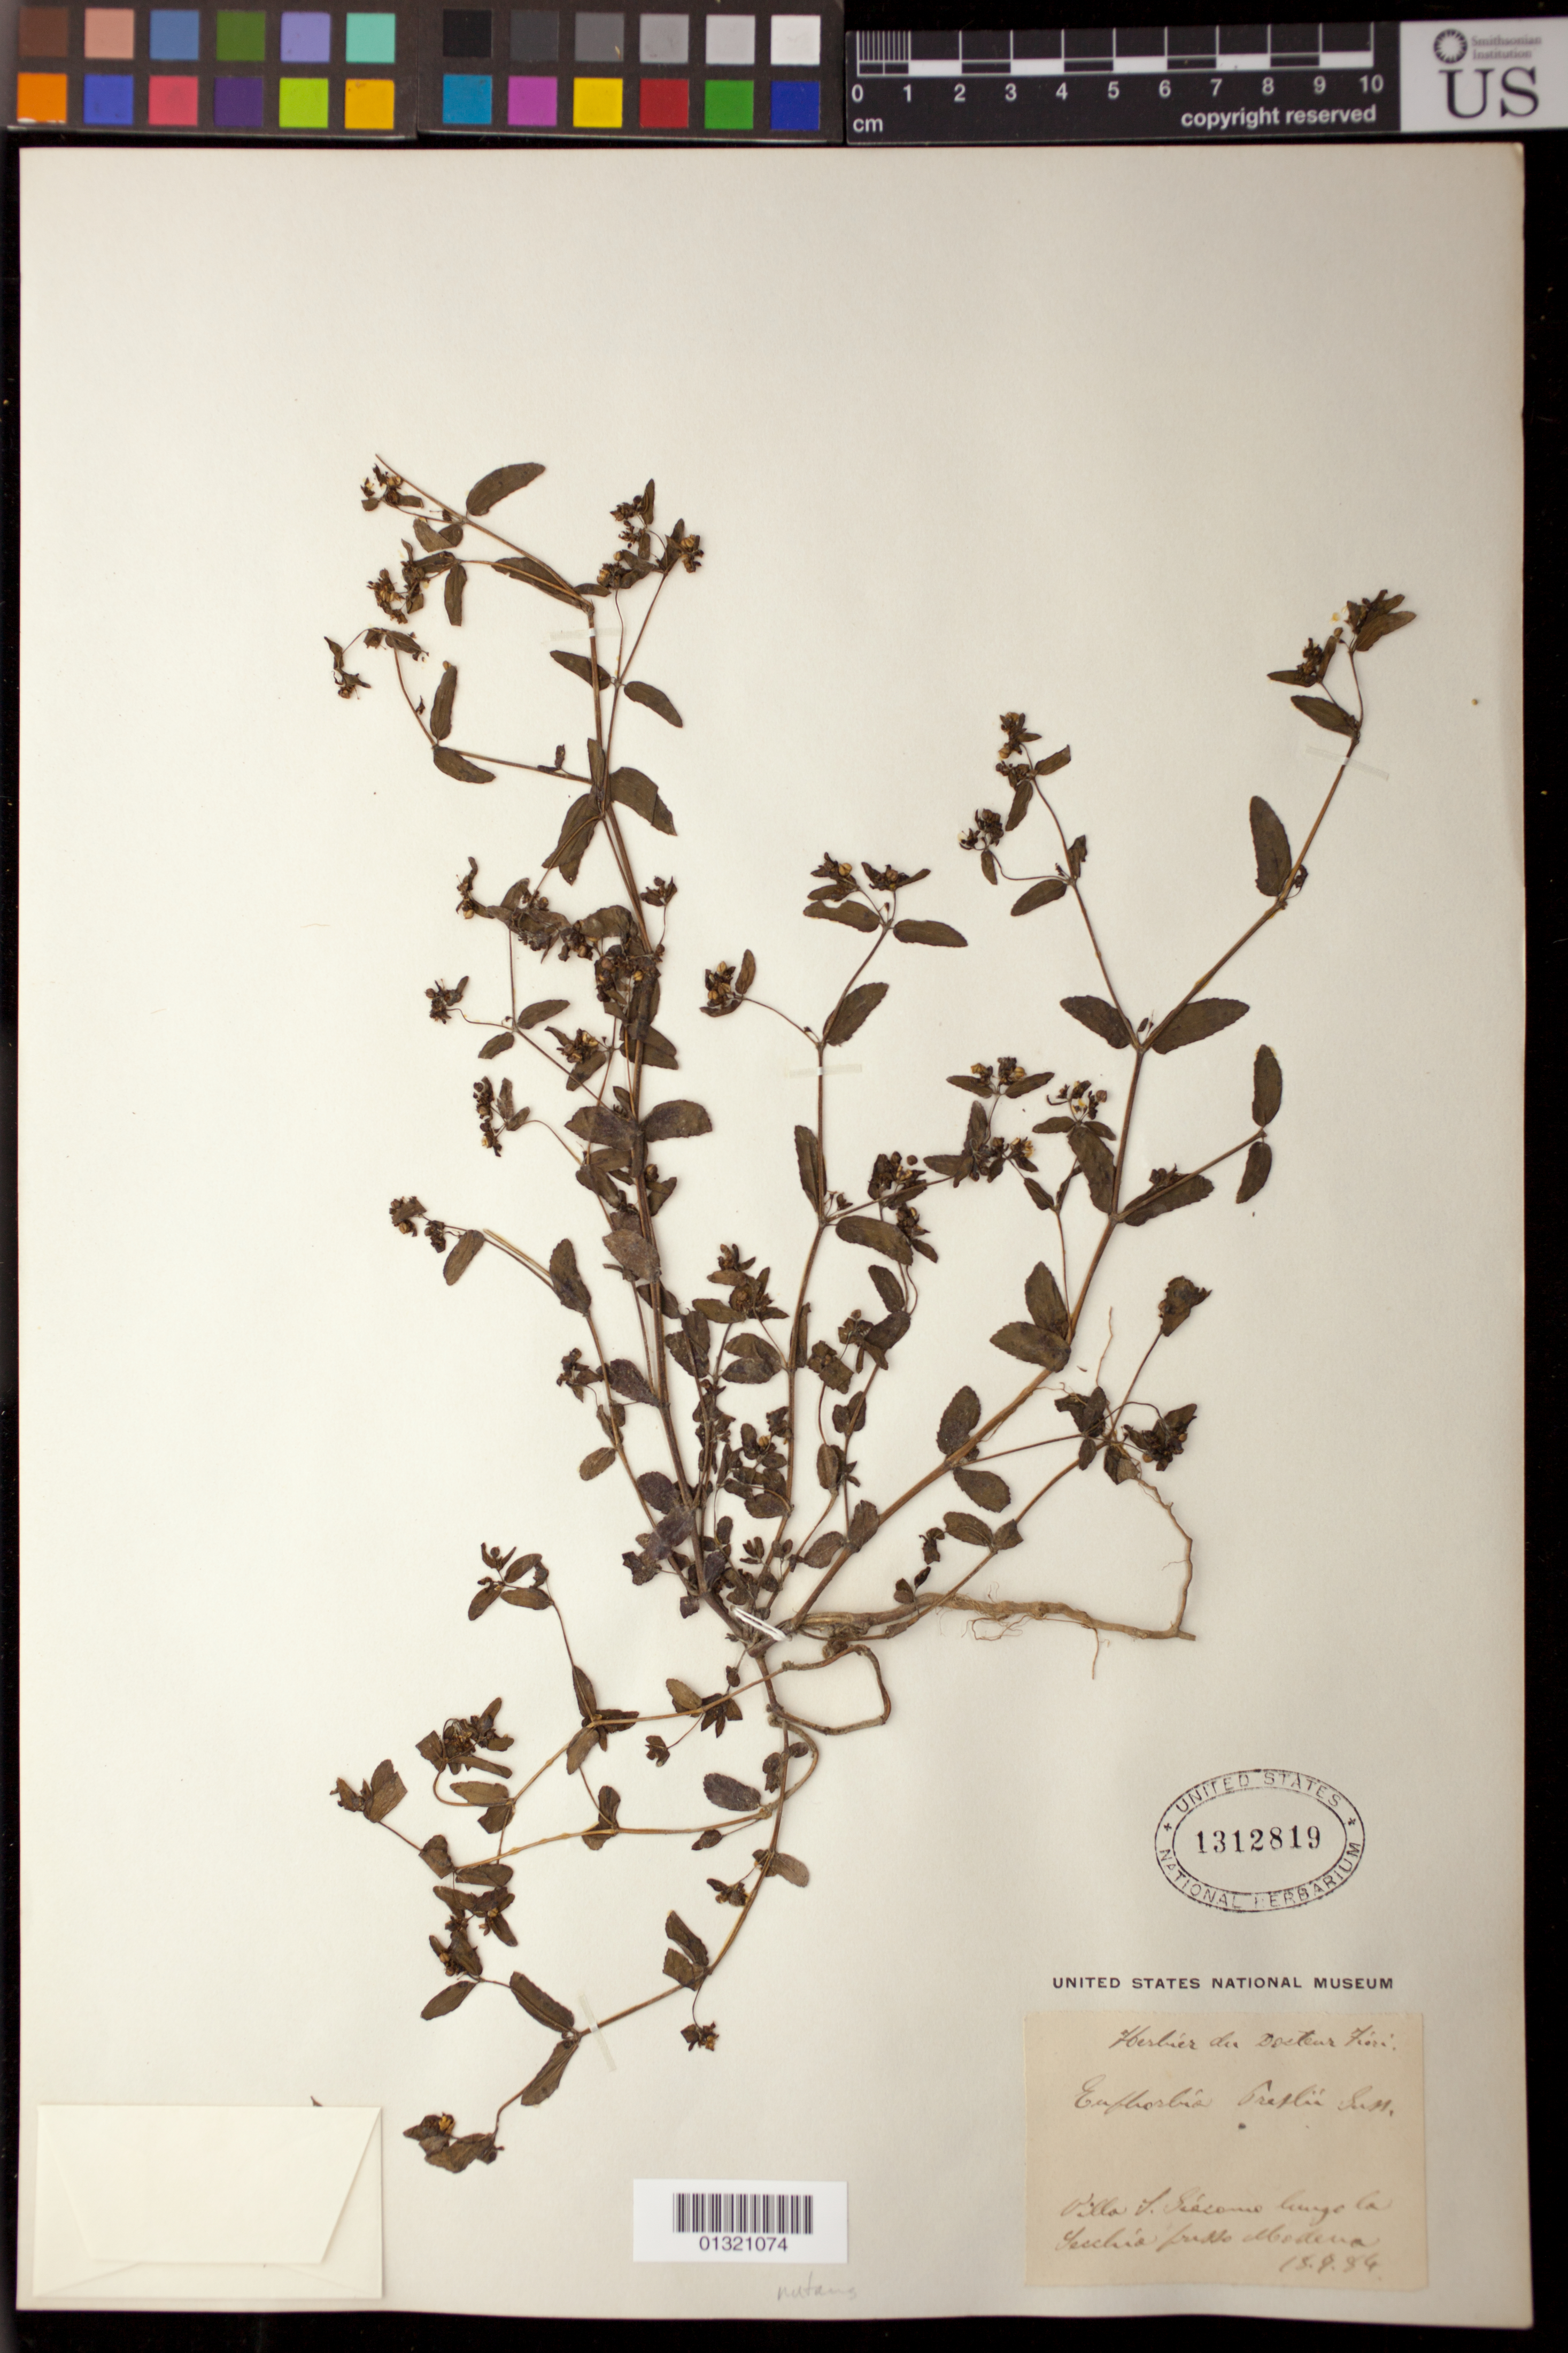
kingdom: Plantae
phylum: Tracheophyta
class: Magnoliopsida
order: Malpighiales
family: Euphorbiaceae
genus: Euphorbia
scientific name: Euphorbia nutans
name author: Lag.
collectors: A. Fiori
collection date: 1886-09-15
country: Italy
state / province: Emilia-Romagna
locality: Villa J. Giscome lungo la Vecchia presso Modena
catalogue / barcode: US 1312819